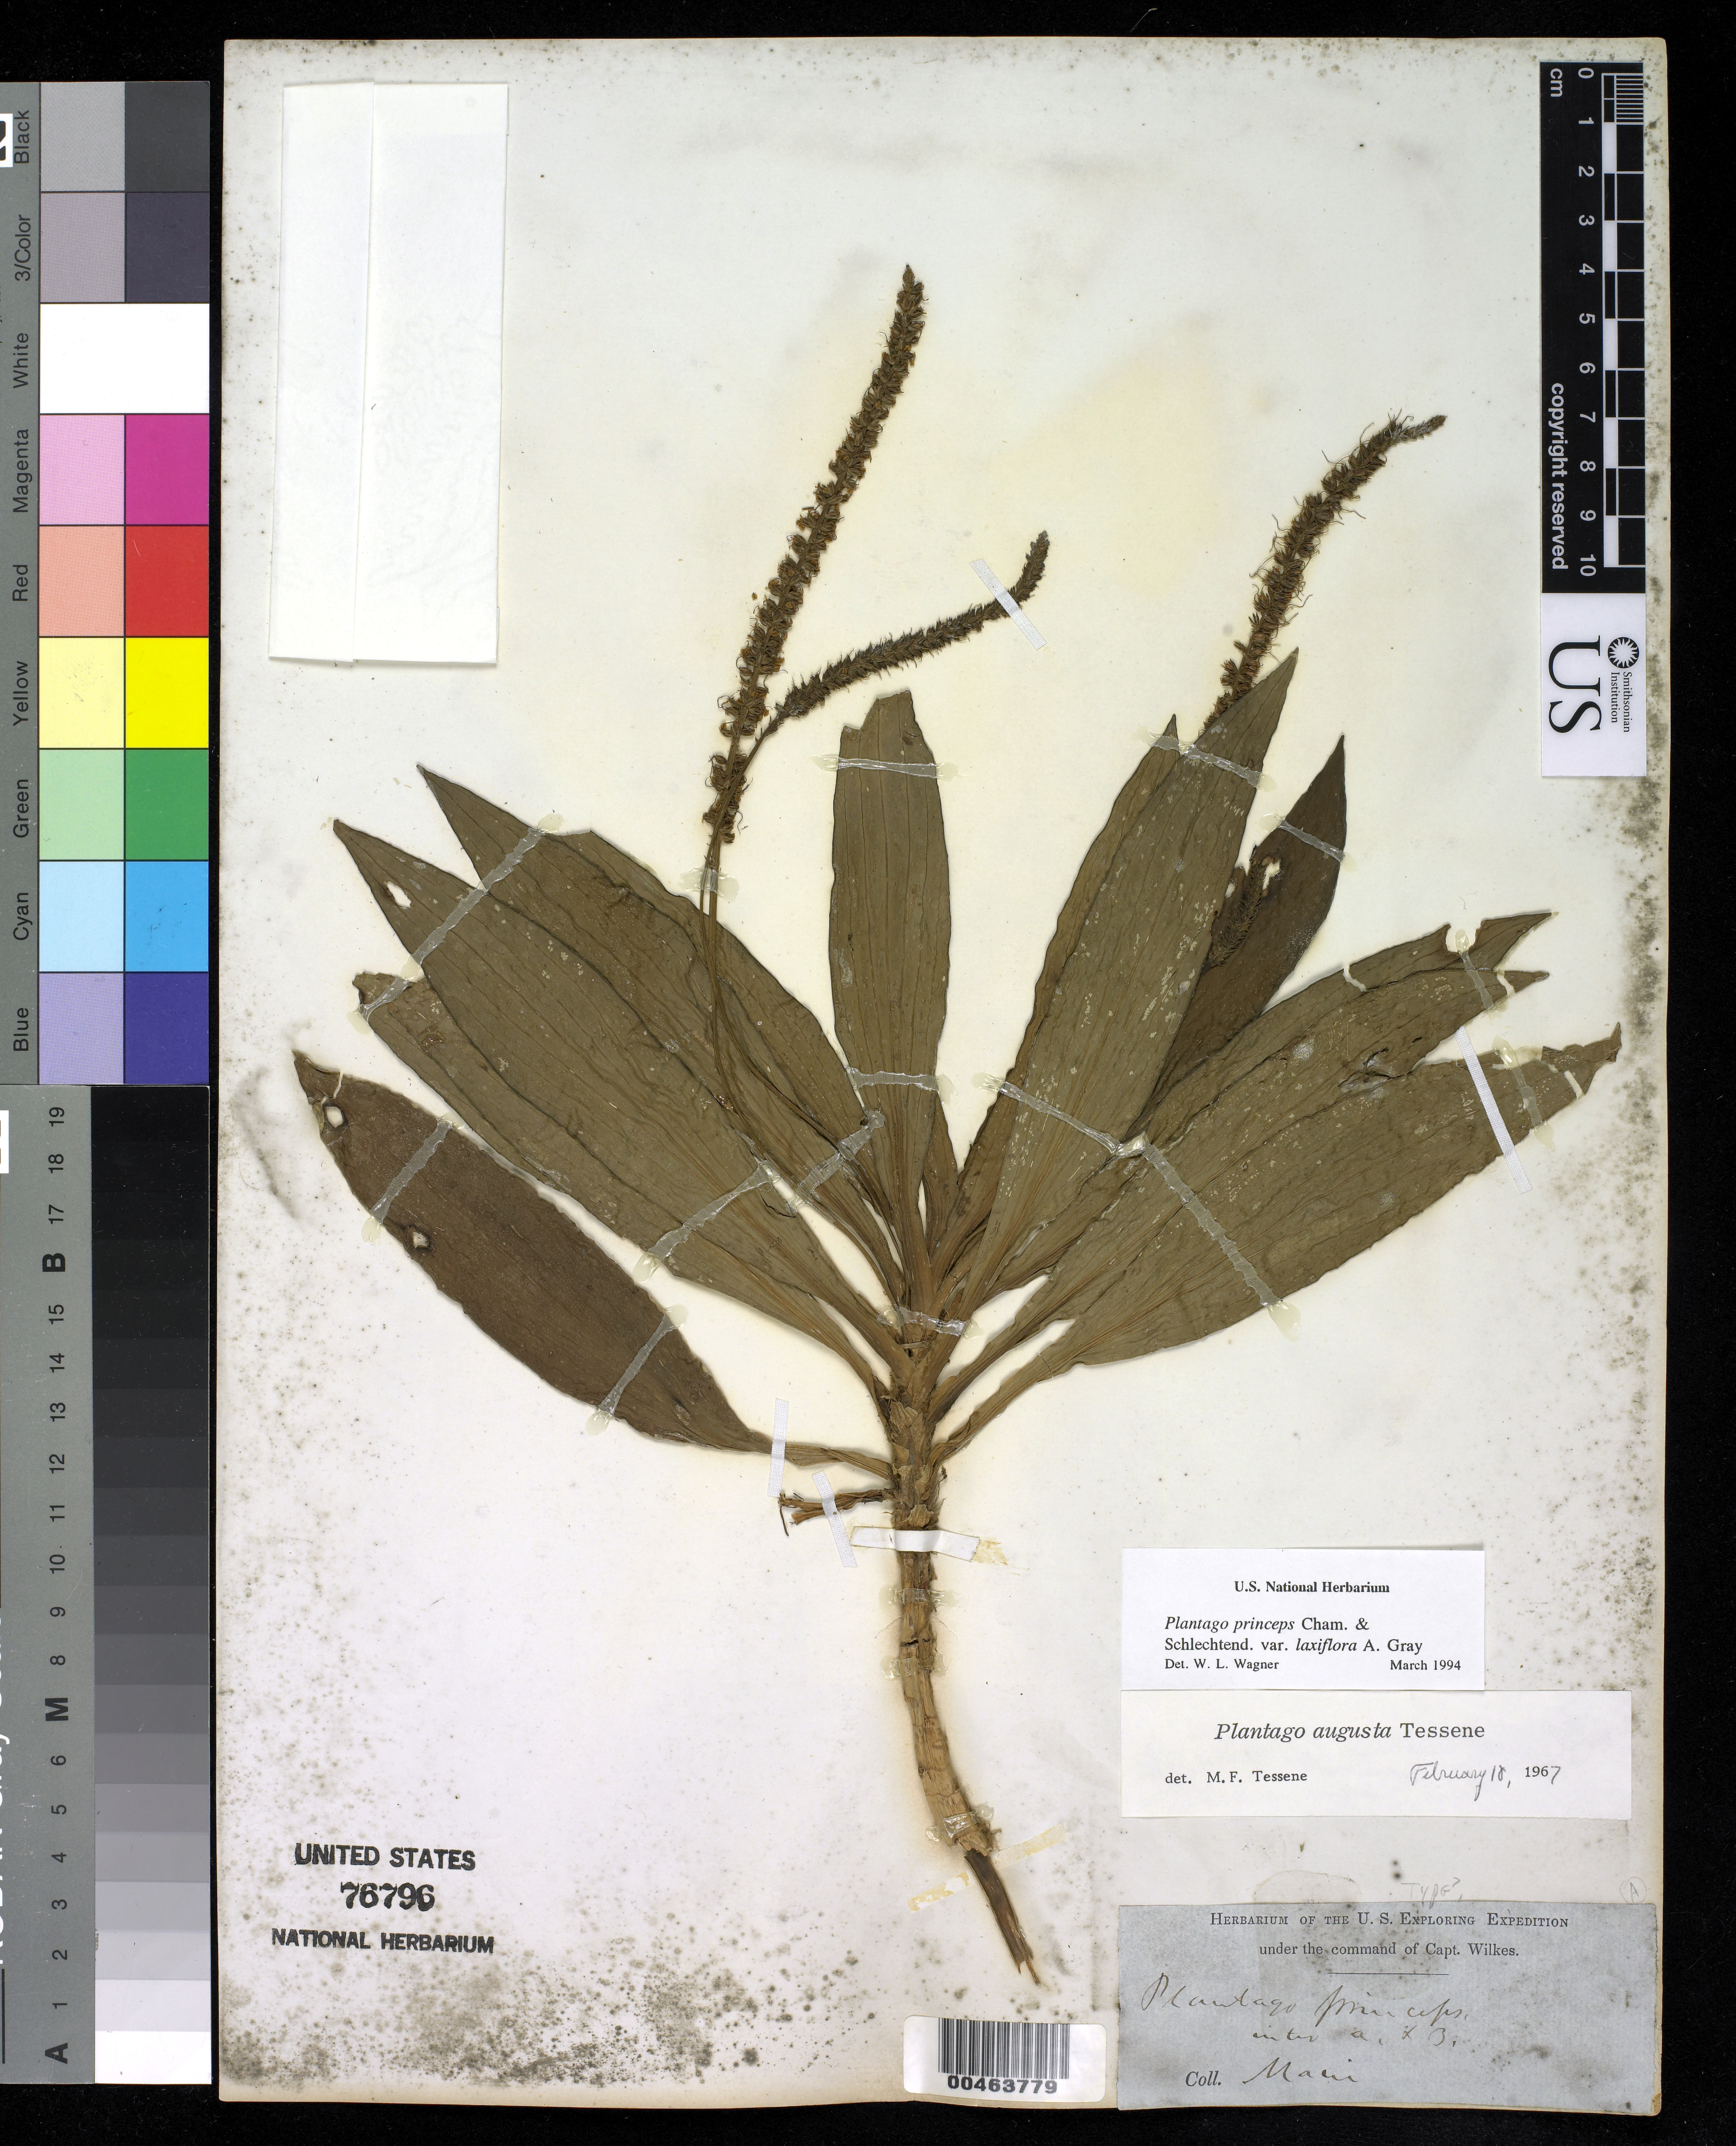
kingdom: Plantae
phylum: Tracheophyta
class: Magnoliopsida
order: Lamiales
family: Plantaginaceae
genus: Plantago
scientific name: Plantago princeps var. laxifolia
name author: A. Gray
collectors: Wilkes Explor. Exped.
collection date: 1838/1842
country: United States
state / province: Hawaii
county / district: Maui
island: Maui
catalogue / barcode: US 76796